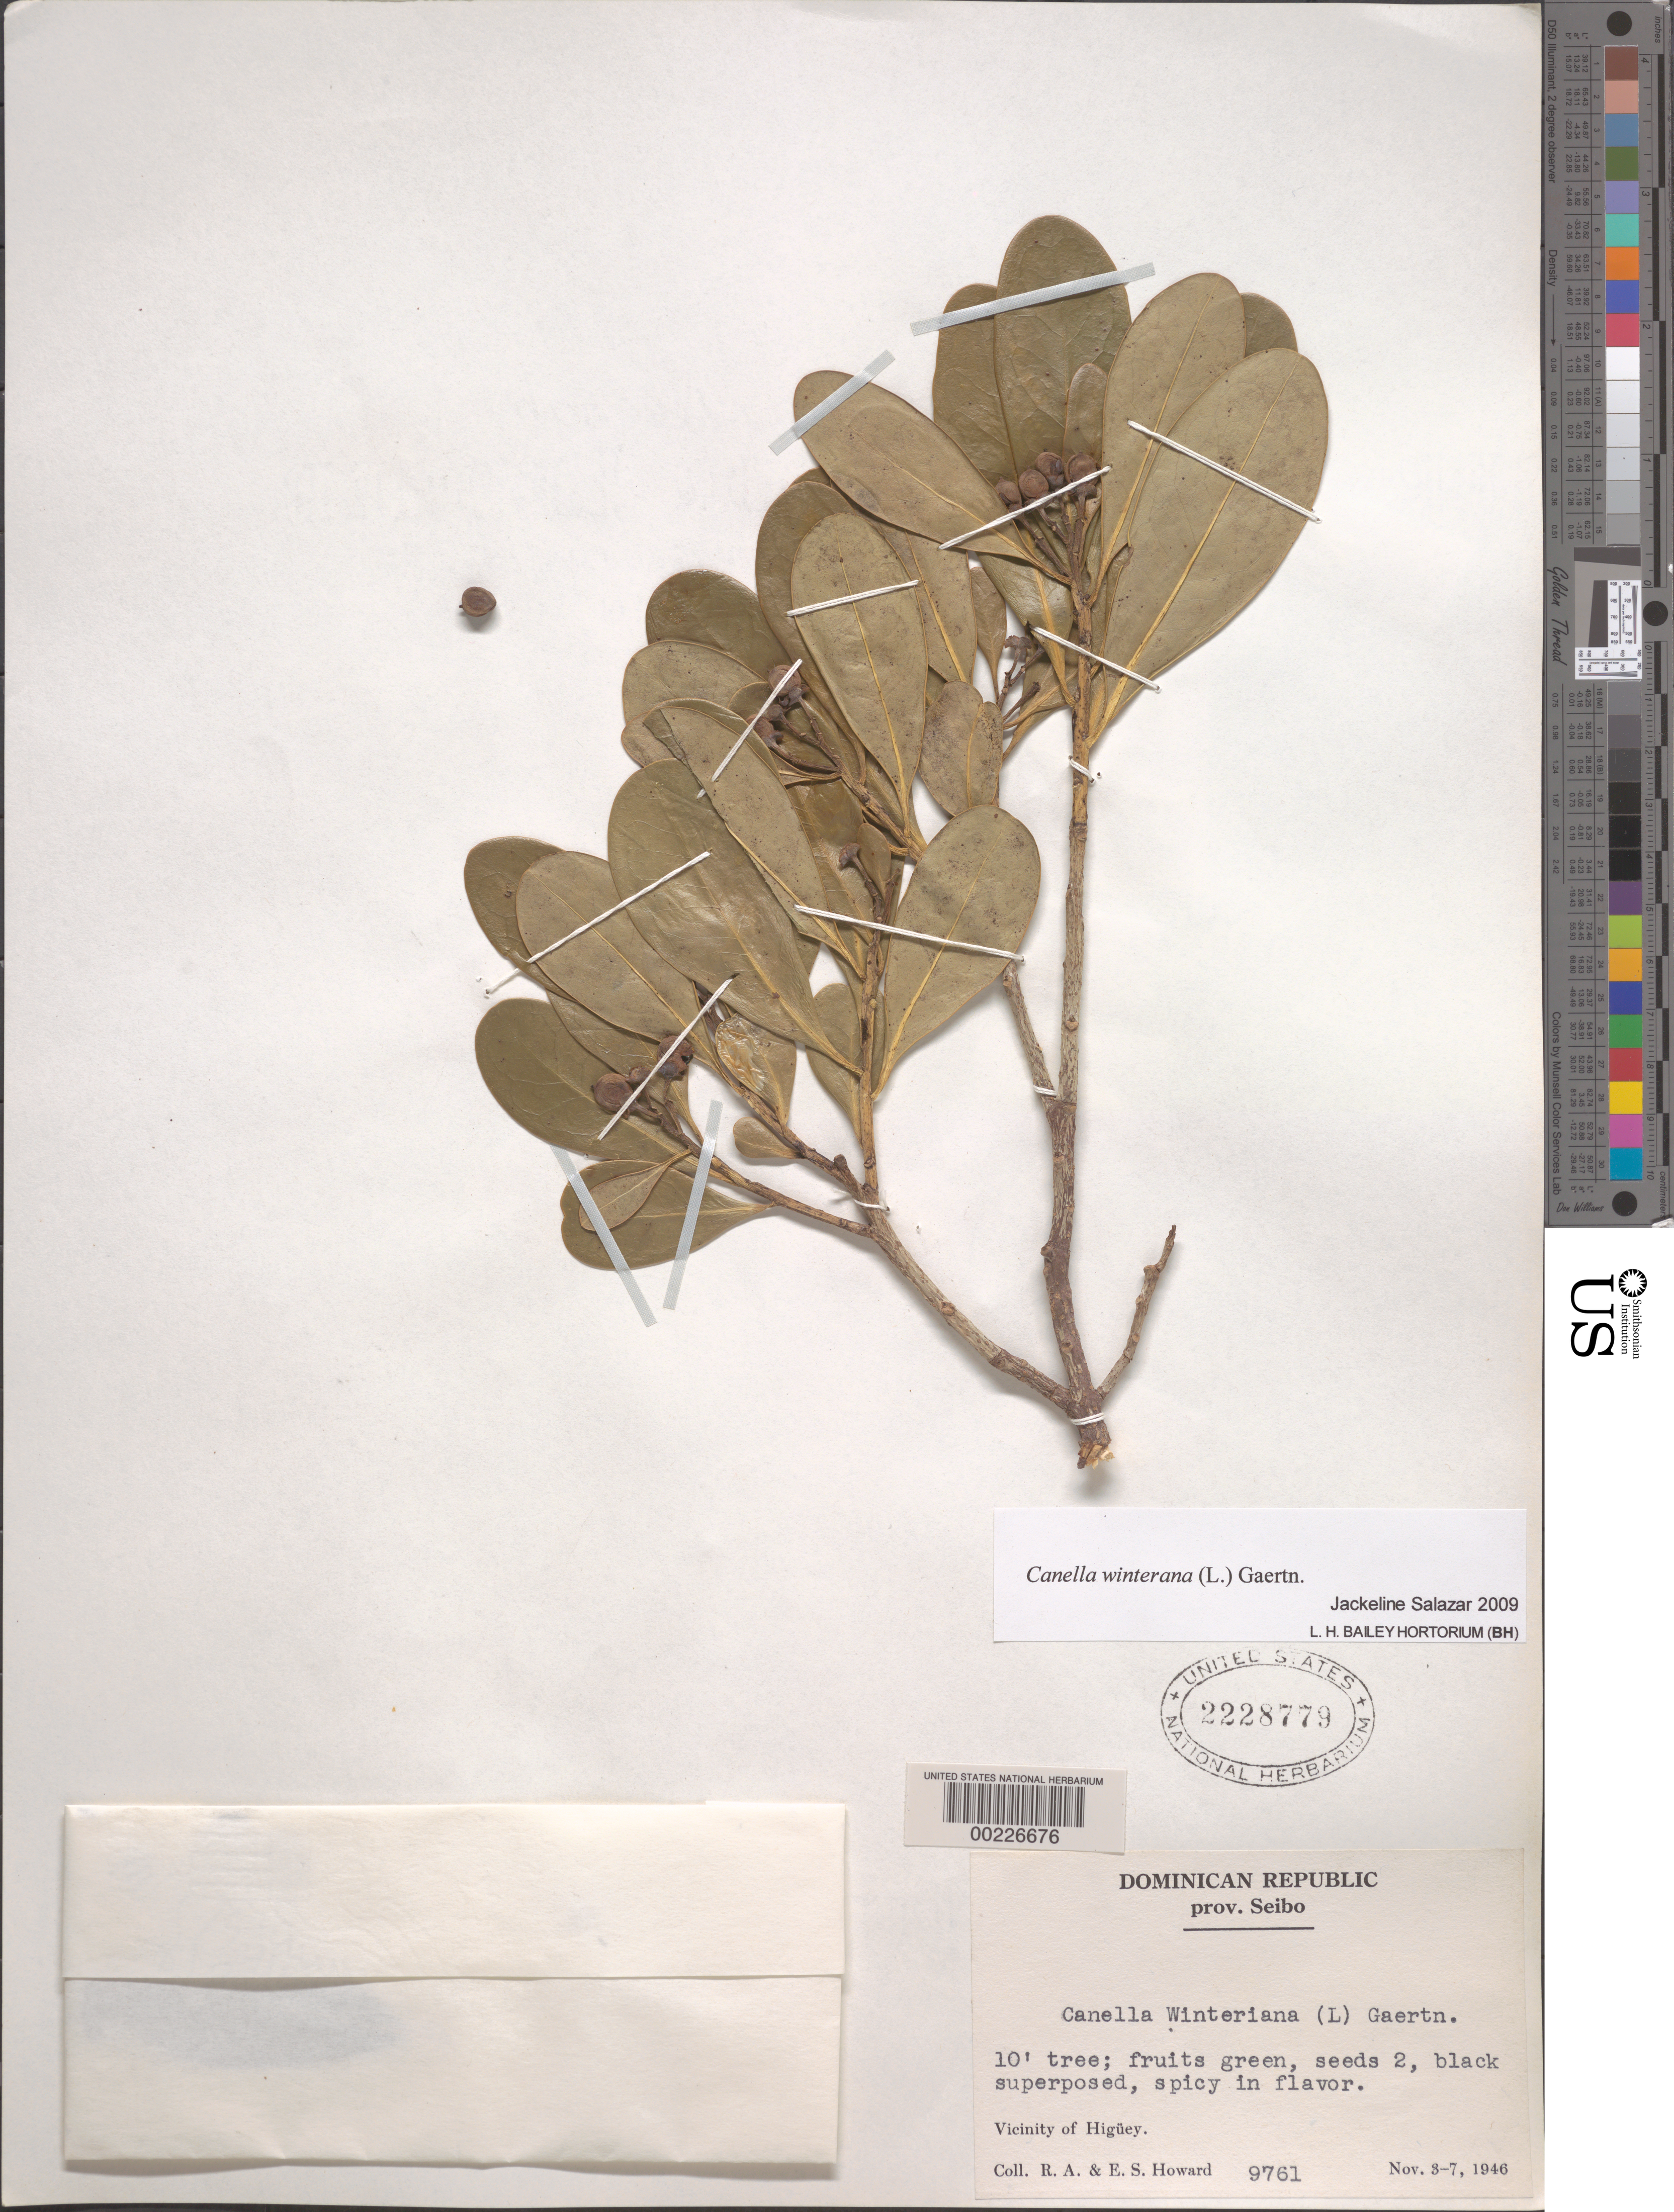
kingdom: Plantae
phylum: Tracheophyta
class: Magnoliopsida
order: Canellales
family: Canellaceae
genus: Canella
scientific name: Canella winterana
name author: (L.) Gaertn.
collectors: R. A. Howard & E. S. Howard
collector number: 9761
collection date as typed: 03 Nov 1946 to 07 Nov 1946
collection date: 1946-11-03/1946-11-07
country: Dominican Republic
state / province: El Seíbo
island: Hispaniola Island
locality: Vicinity of higuey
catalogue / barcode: US 2228779